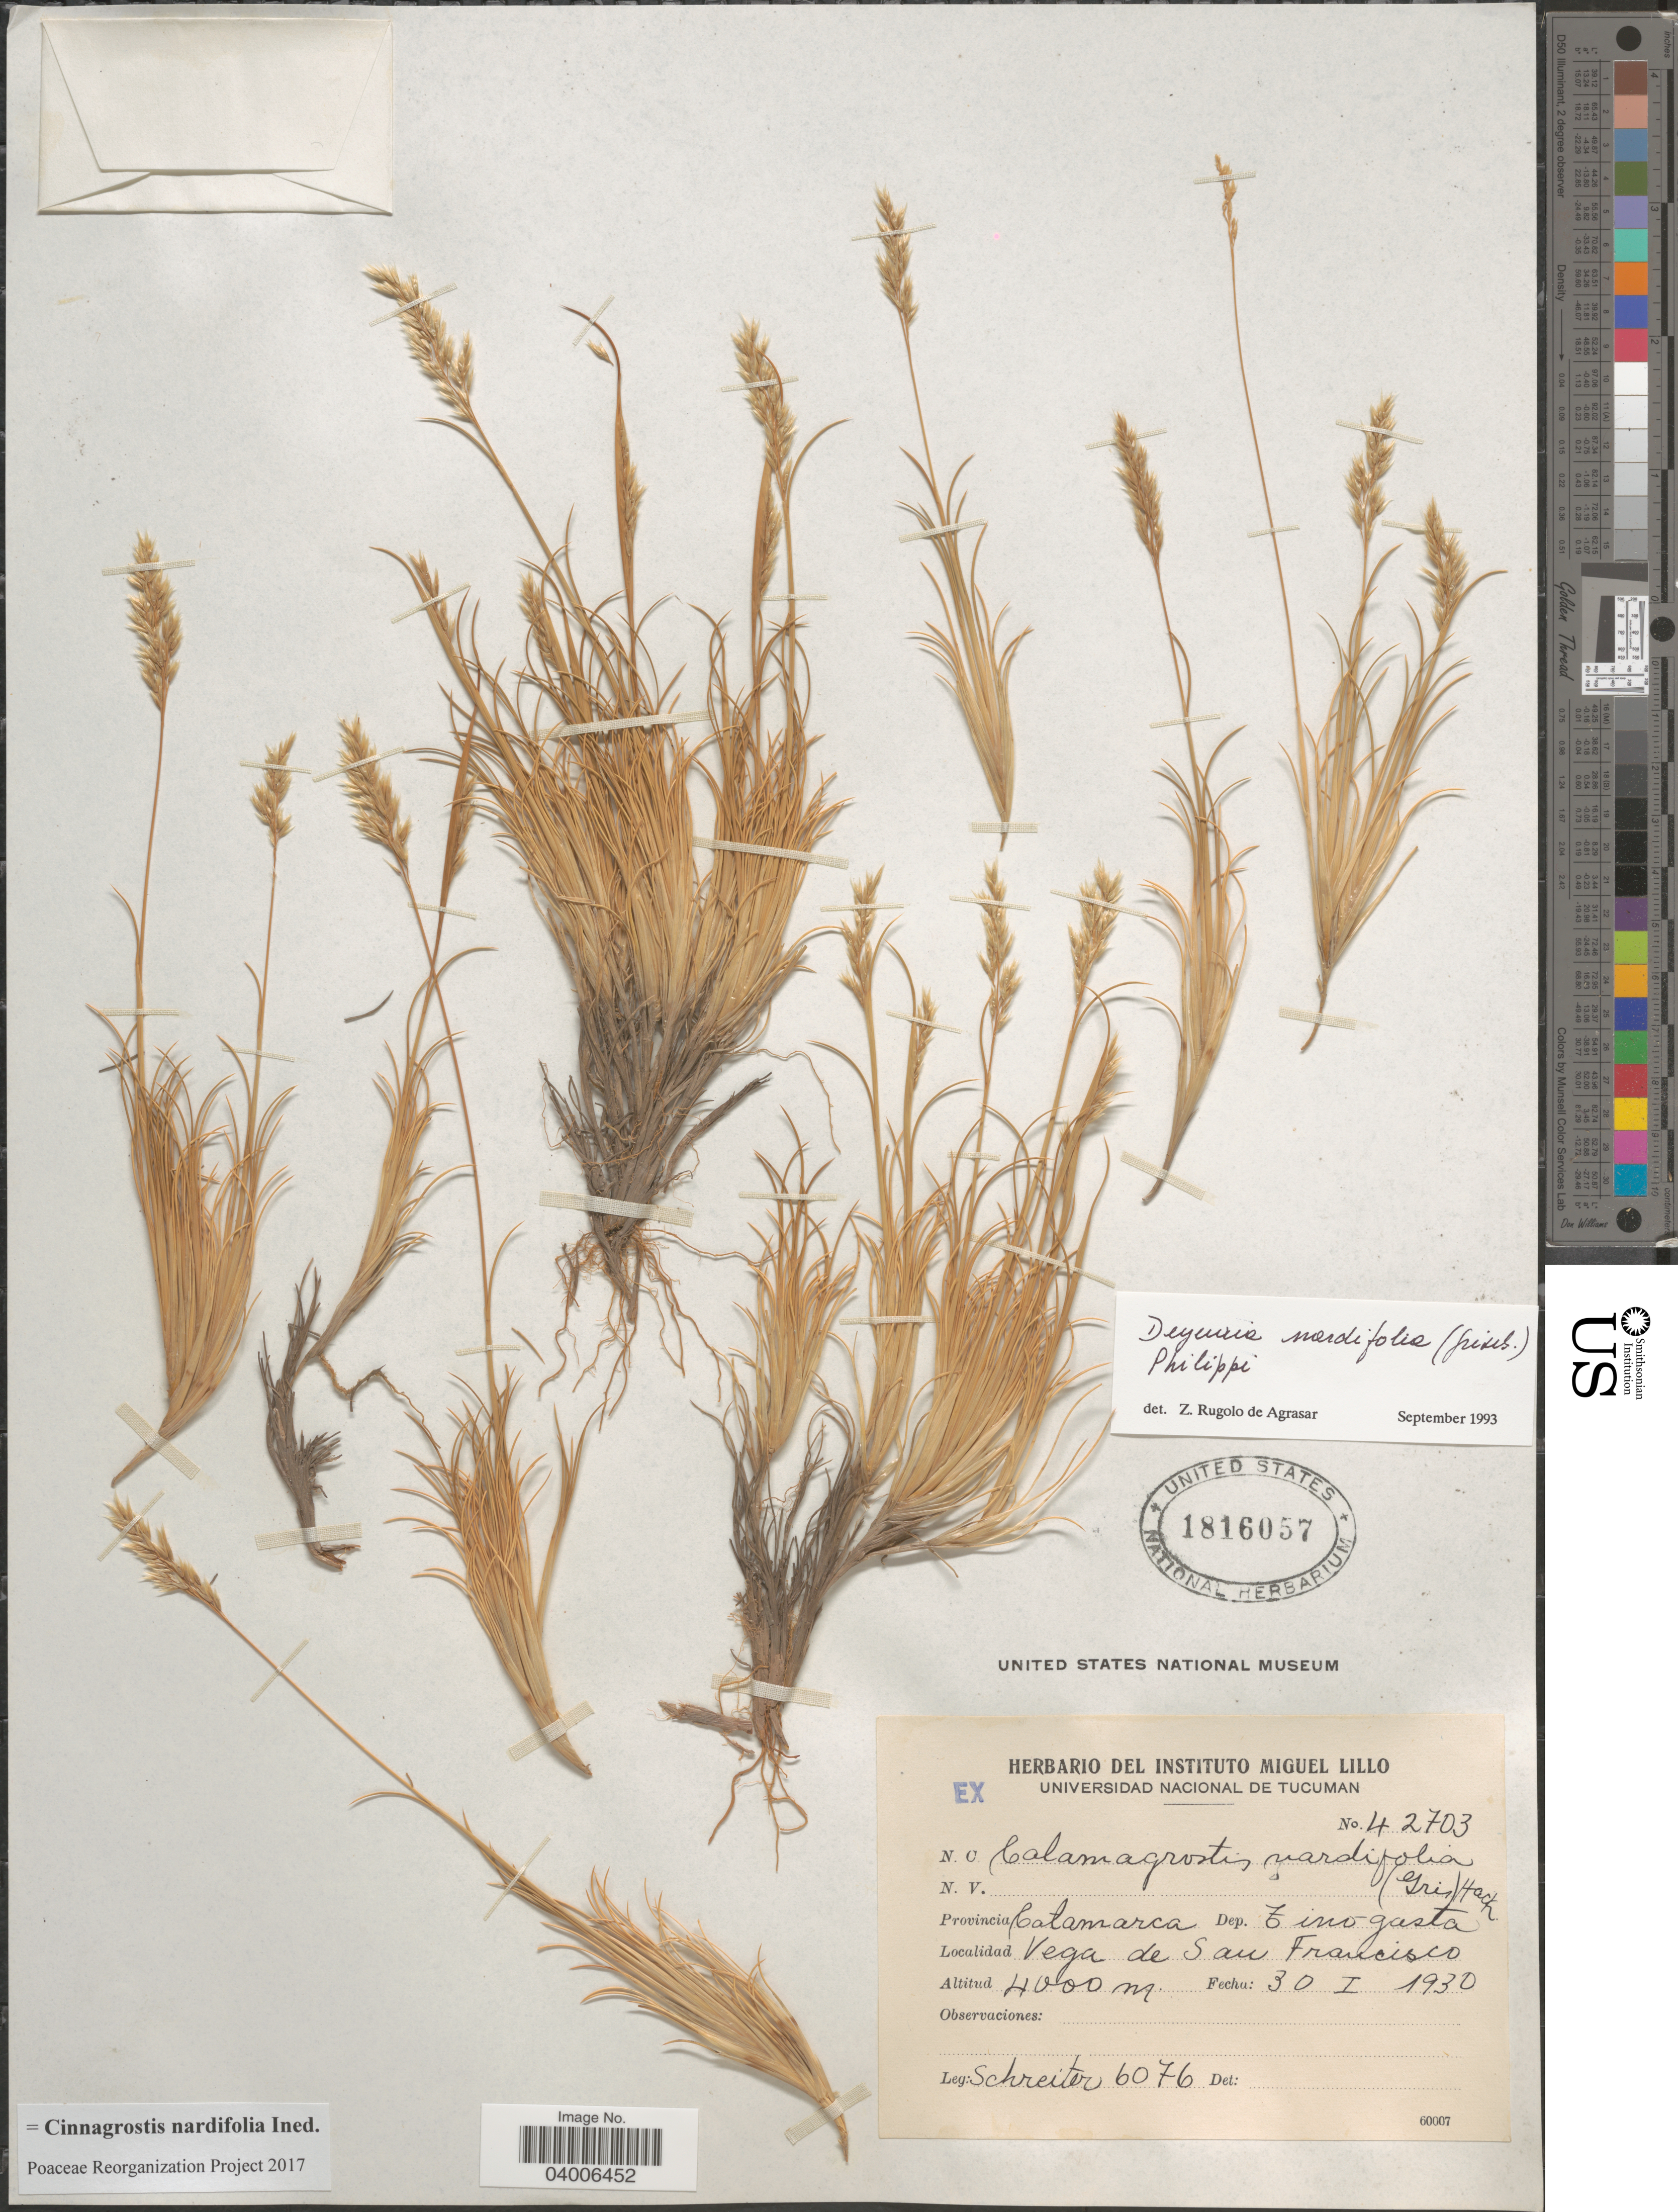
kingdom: Plantae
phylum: Tracheophyta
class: Liliopsida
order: Poales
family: Poaceae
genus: Cinnagrostis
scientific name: Cinnagrostis velutina var. nardifolia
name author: (Griseb.) P.M. Peterson et al.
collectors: -. Schreiter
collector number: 6076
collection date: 1930-01-30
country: Argentina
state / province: Catamarca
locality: Dep. Tinogasta. Vega de San Francisco.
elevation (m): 4000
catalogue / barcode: US 1816057